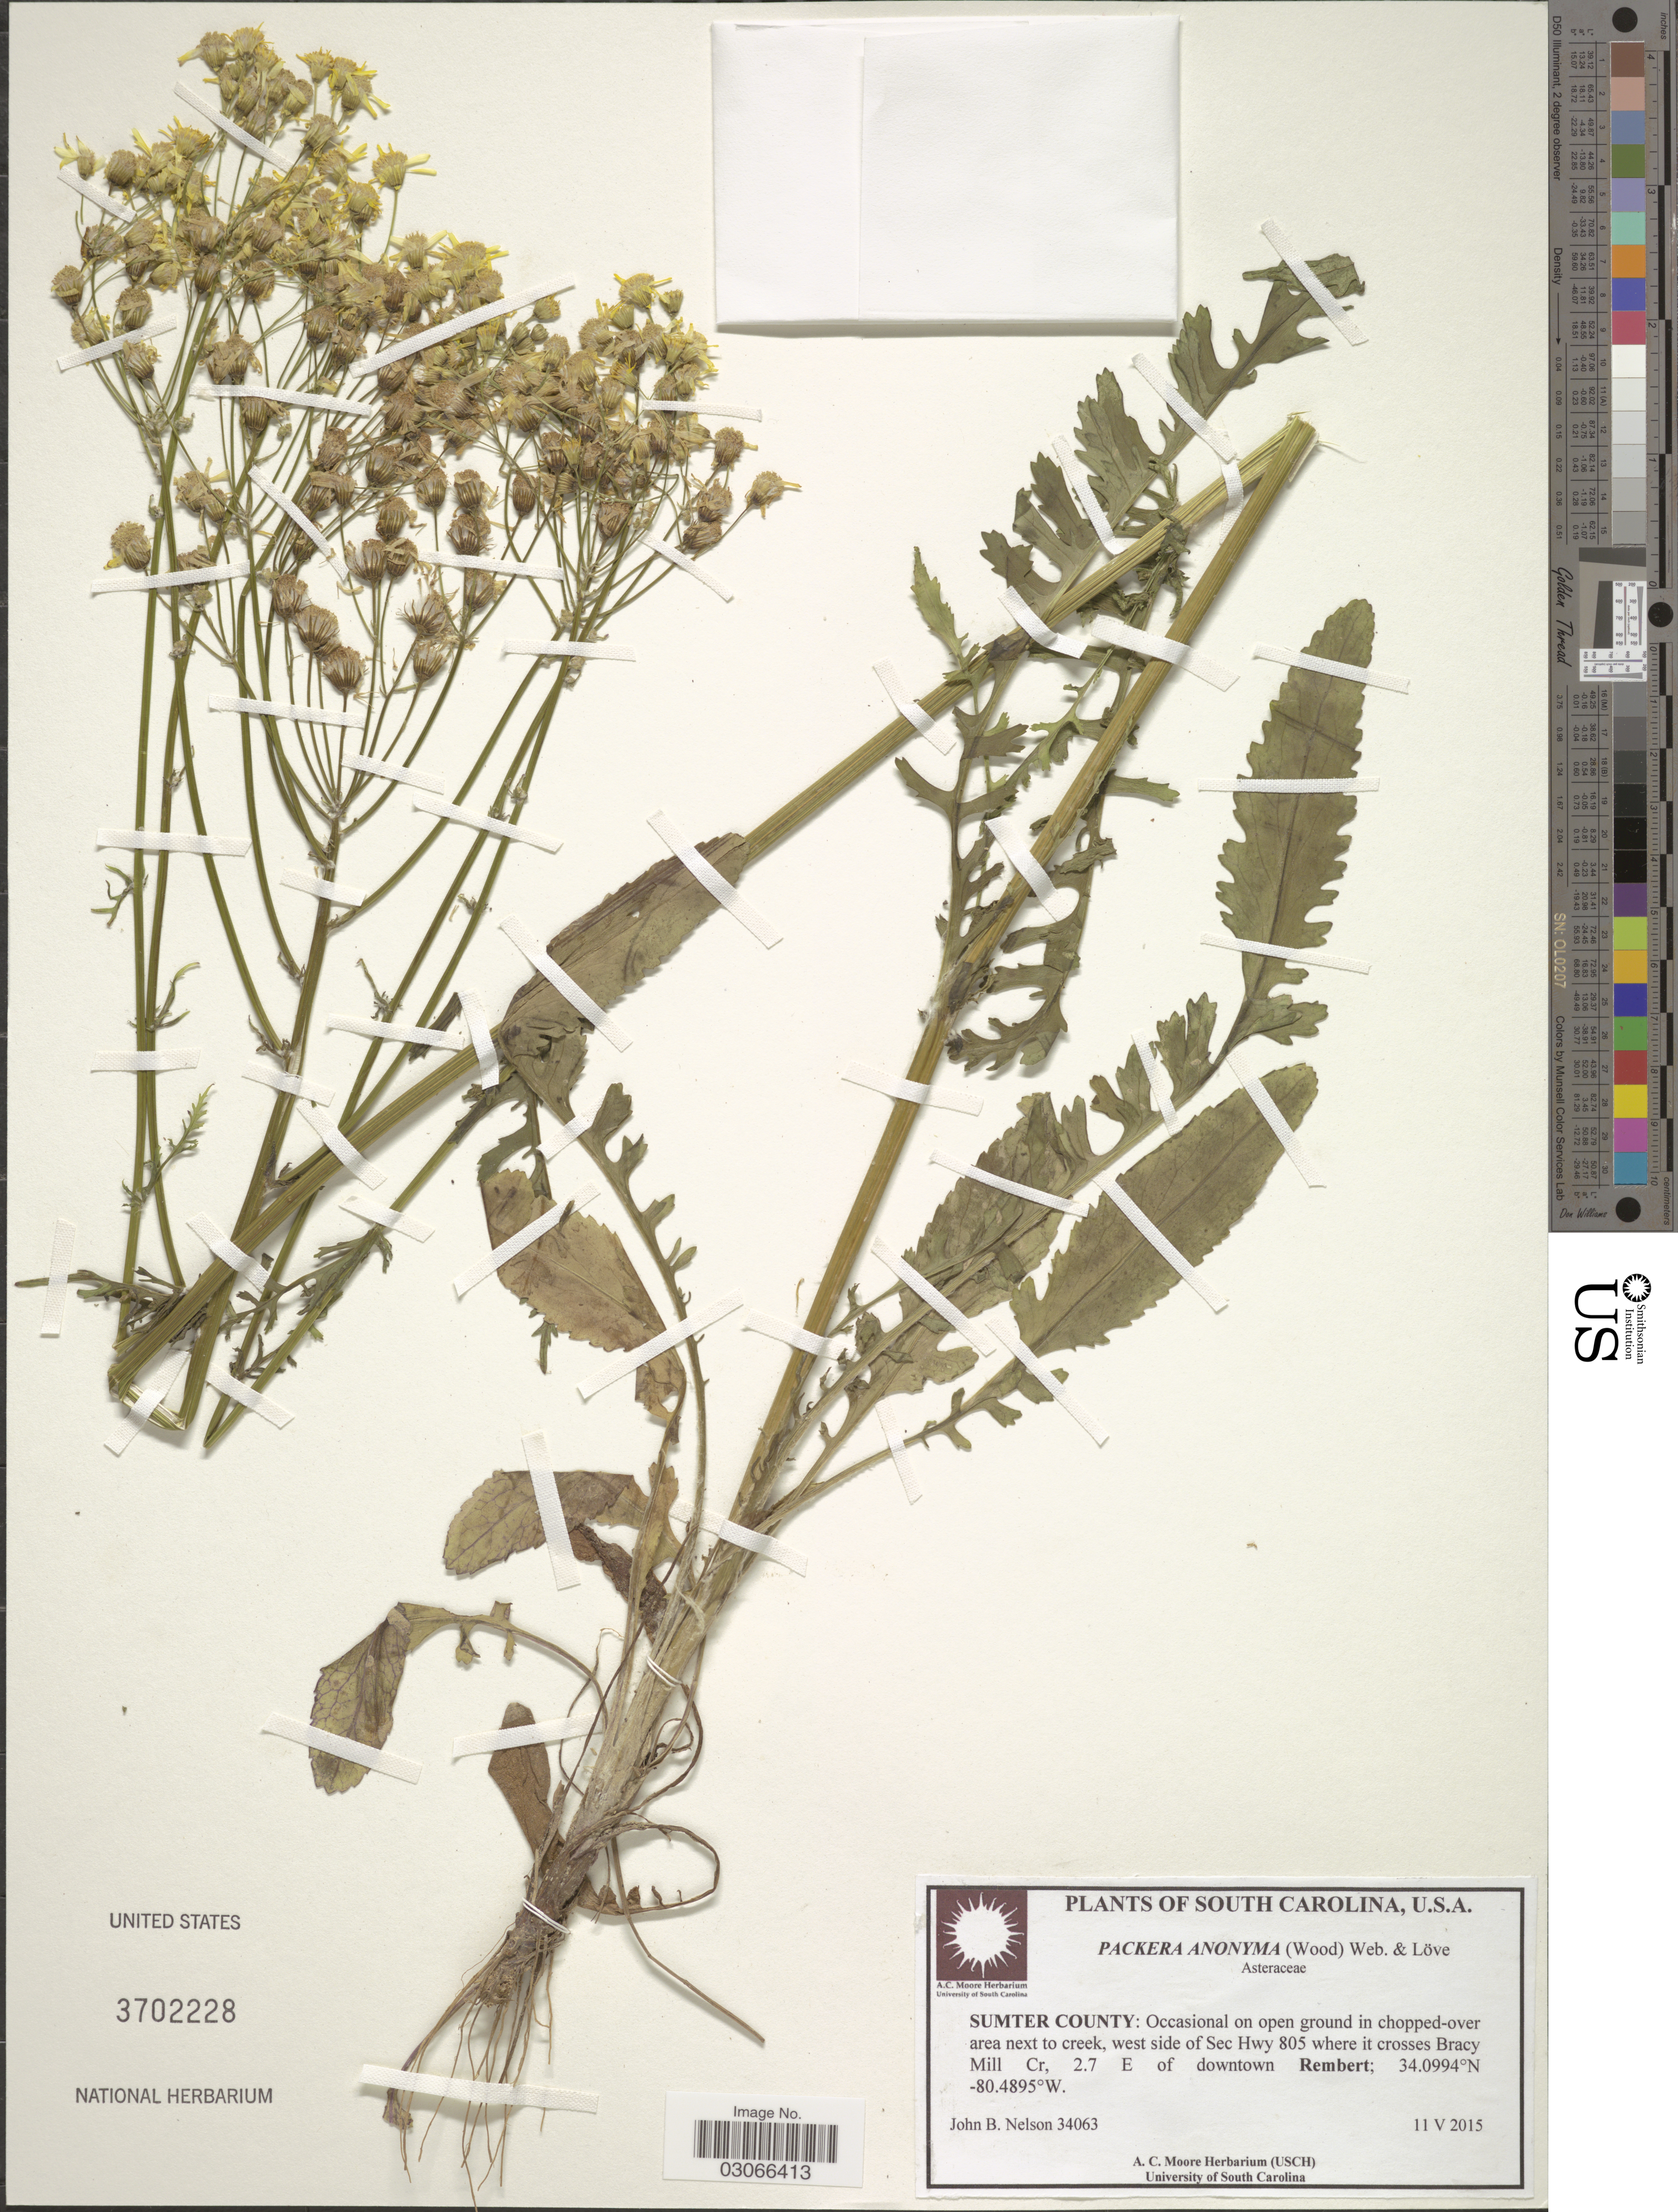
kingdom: Plantae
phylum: Tracheophyta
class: Magnoliopsida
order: Asterales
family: Asteraceae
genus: Packera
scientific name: Packera anonyma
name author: (Alph. Wood) W.A. Weber & Á. Löve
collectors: J. B. Nelson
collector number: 34063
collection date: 2015-05-11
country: United States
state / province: South Carolina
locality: Sumter County: Area next to creek, west side of Sec Hwy 805 where it crosses Bracy Mill Cr, 2.7 E of downtown Rembert.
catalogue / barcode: US 3702228